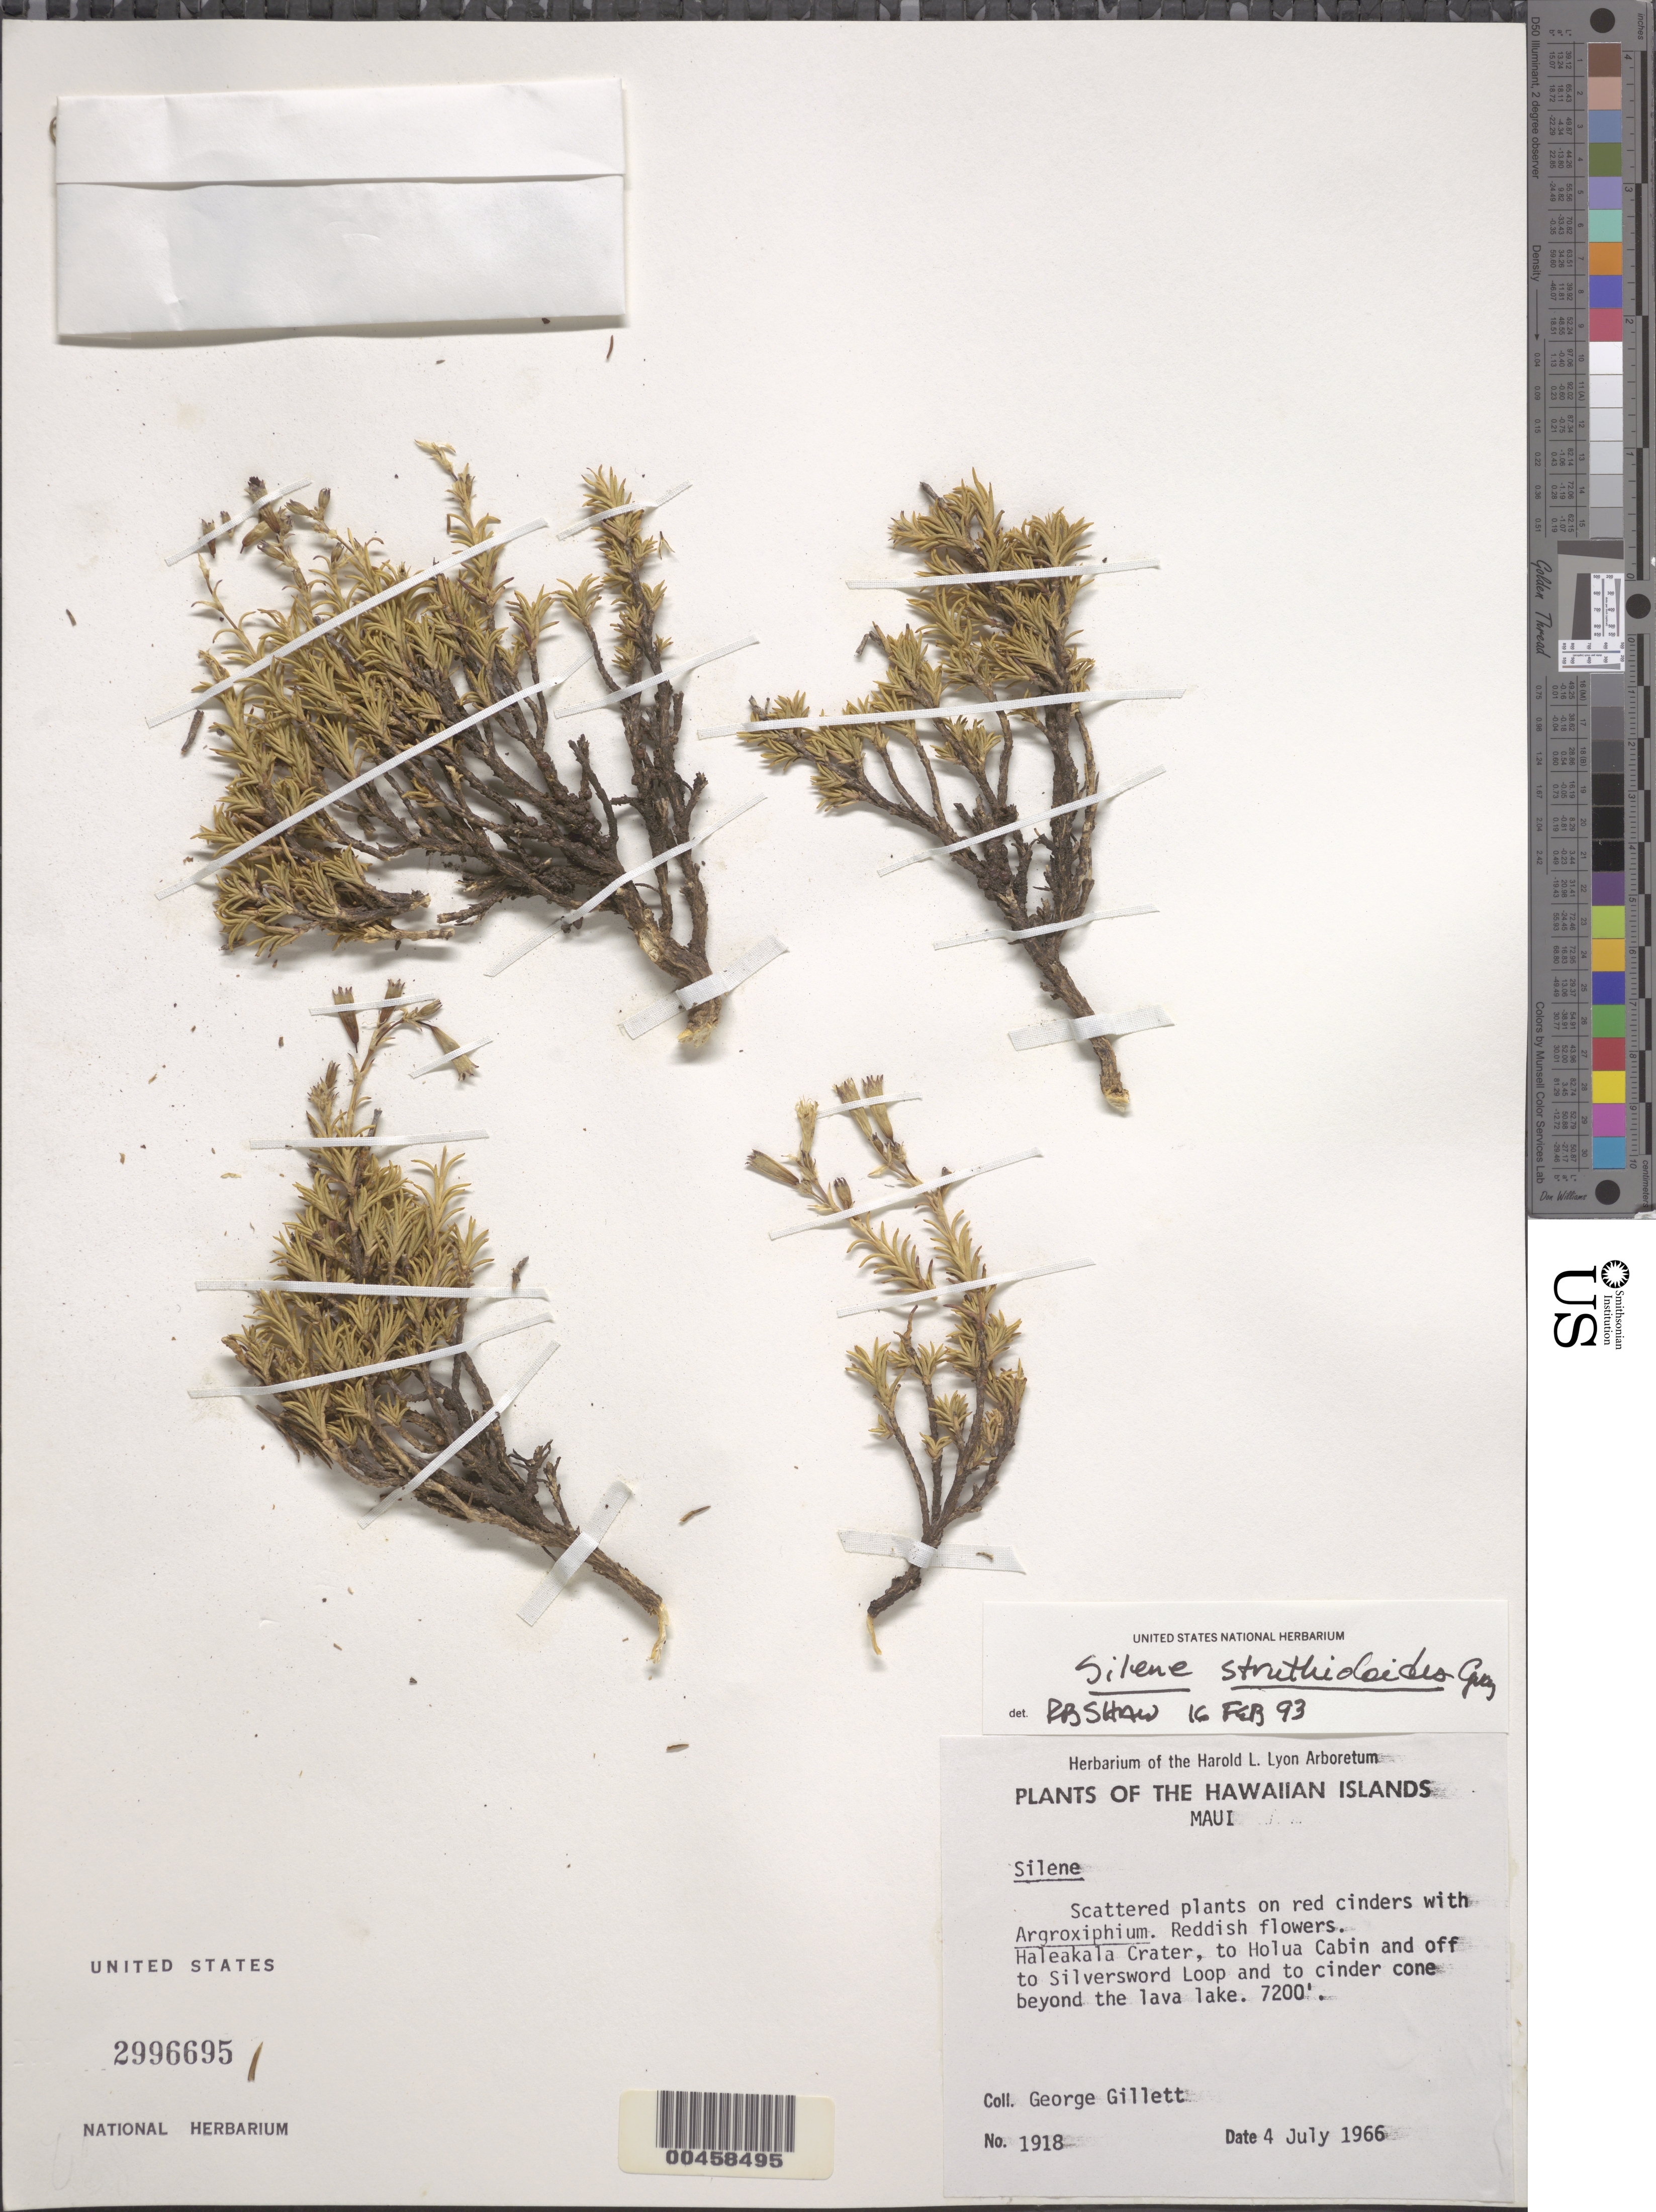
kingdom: Plantae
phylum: Tracheophyta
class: Magnoliopsida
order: Caryophyllales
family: Caryophyllaceae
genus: Silene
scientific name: Silene struthioloides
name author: A. Gray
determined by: Shaw, R. B.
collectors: G. Gillett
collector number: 1918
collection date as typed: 4 Jul 1966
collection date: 1966-07-04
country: United States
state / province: Hawaii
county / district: Maui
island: Maui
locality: Haleakala Crater, to Holua Cabin and off to Silversword Loop and to cinder cone beyond the lava lake.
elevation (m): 2195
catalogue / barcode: US 2996695